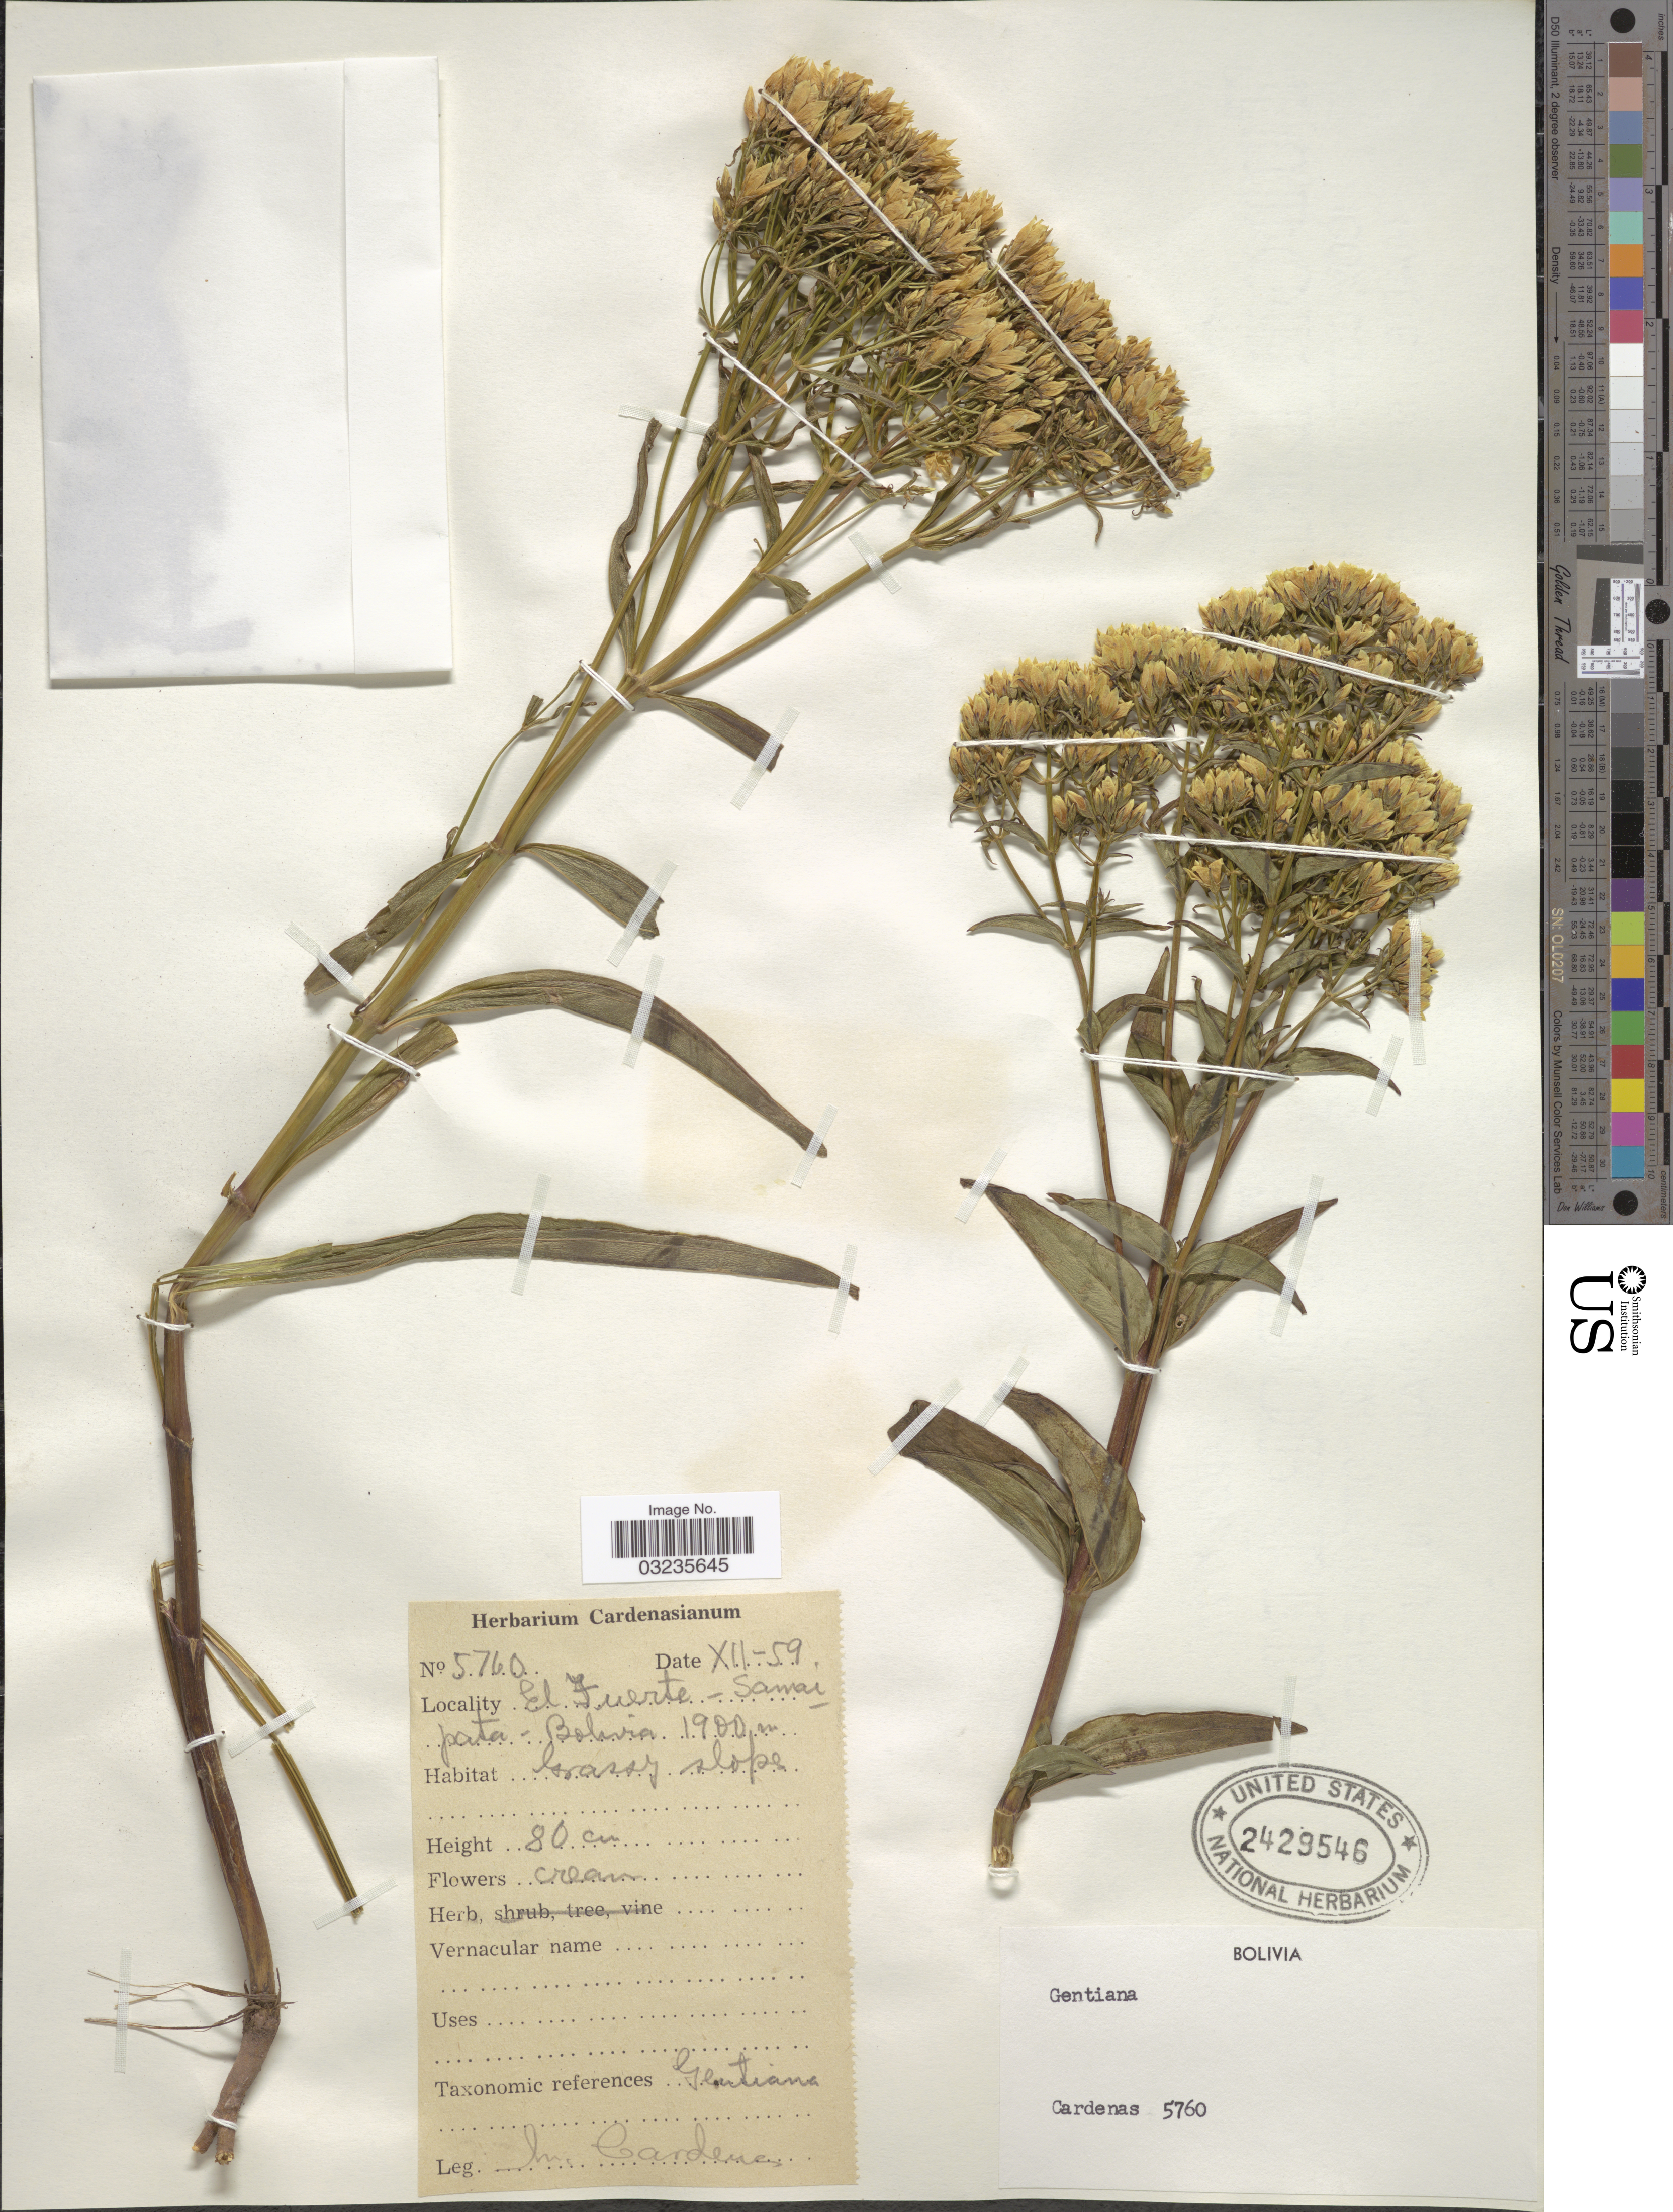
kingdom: Plantae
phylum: Tracheophyta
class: Magnoliopsida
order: Gentianales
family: Gentianaceae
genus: Gentiana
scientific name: Gentiana sp.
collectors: M. Cárdenas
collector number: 5760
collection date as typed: Transcribed d/m/y: /12/59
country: Bolivia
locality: El Fuerte - Samaipata.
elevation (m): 1900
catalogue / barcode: US 2429546